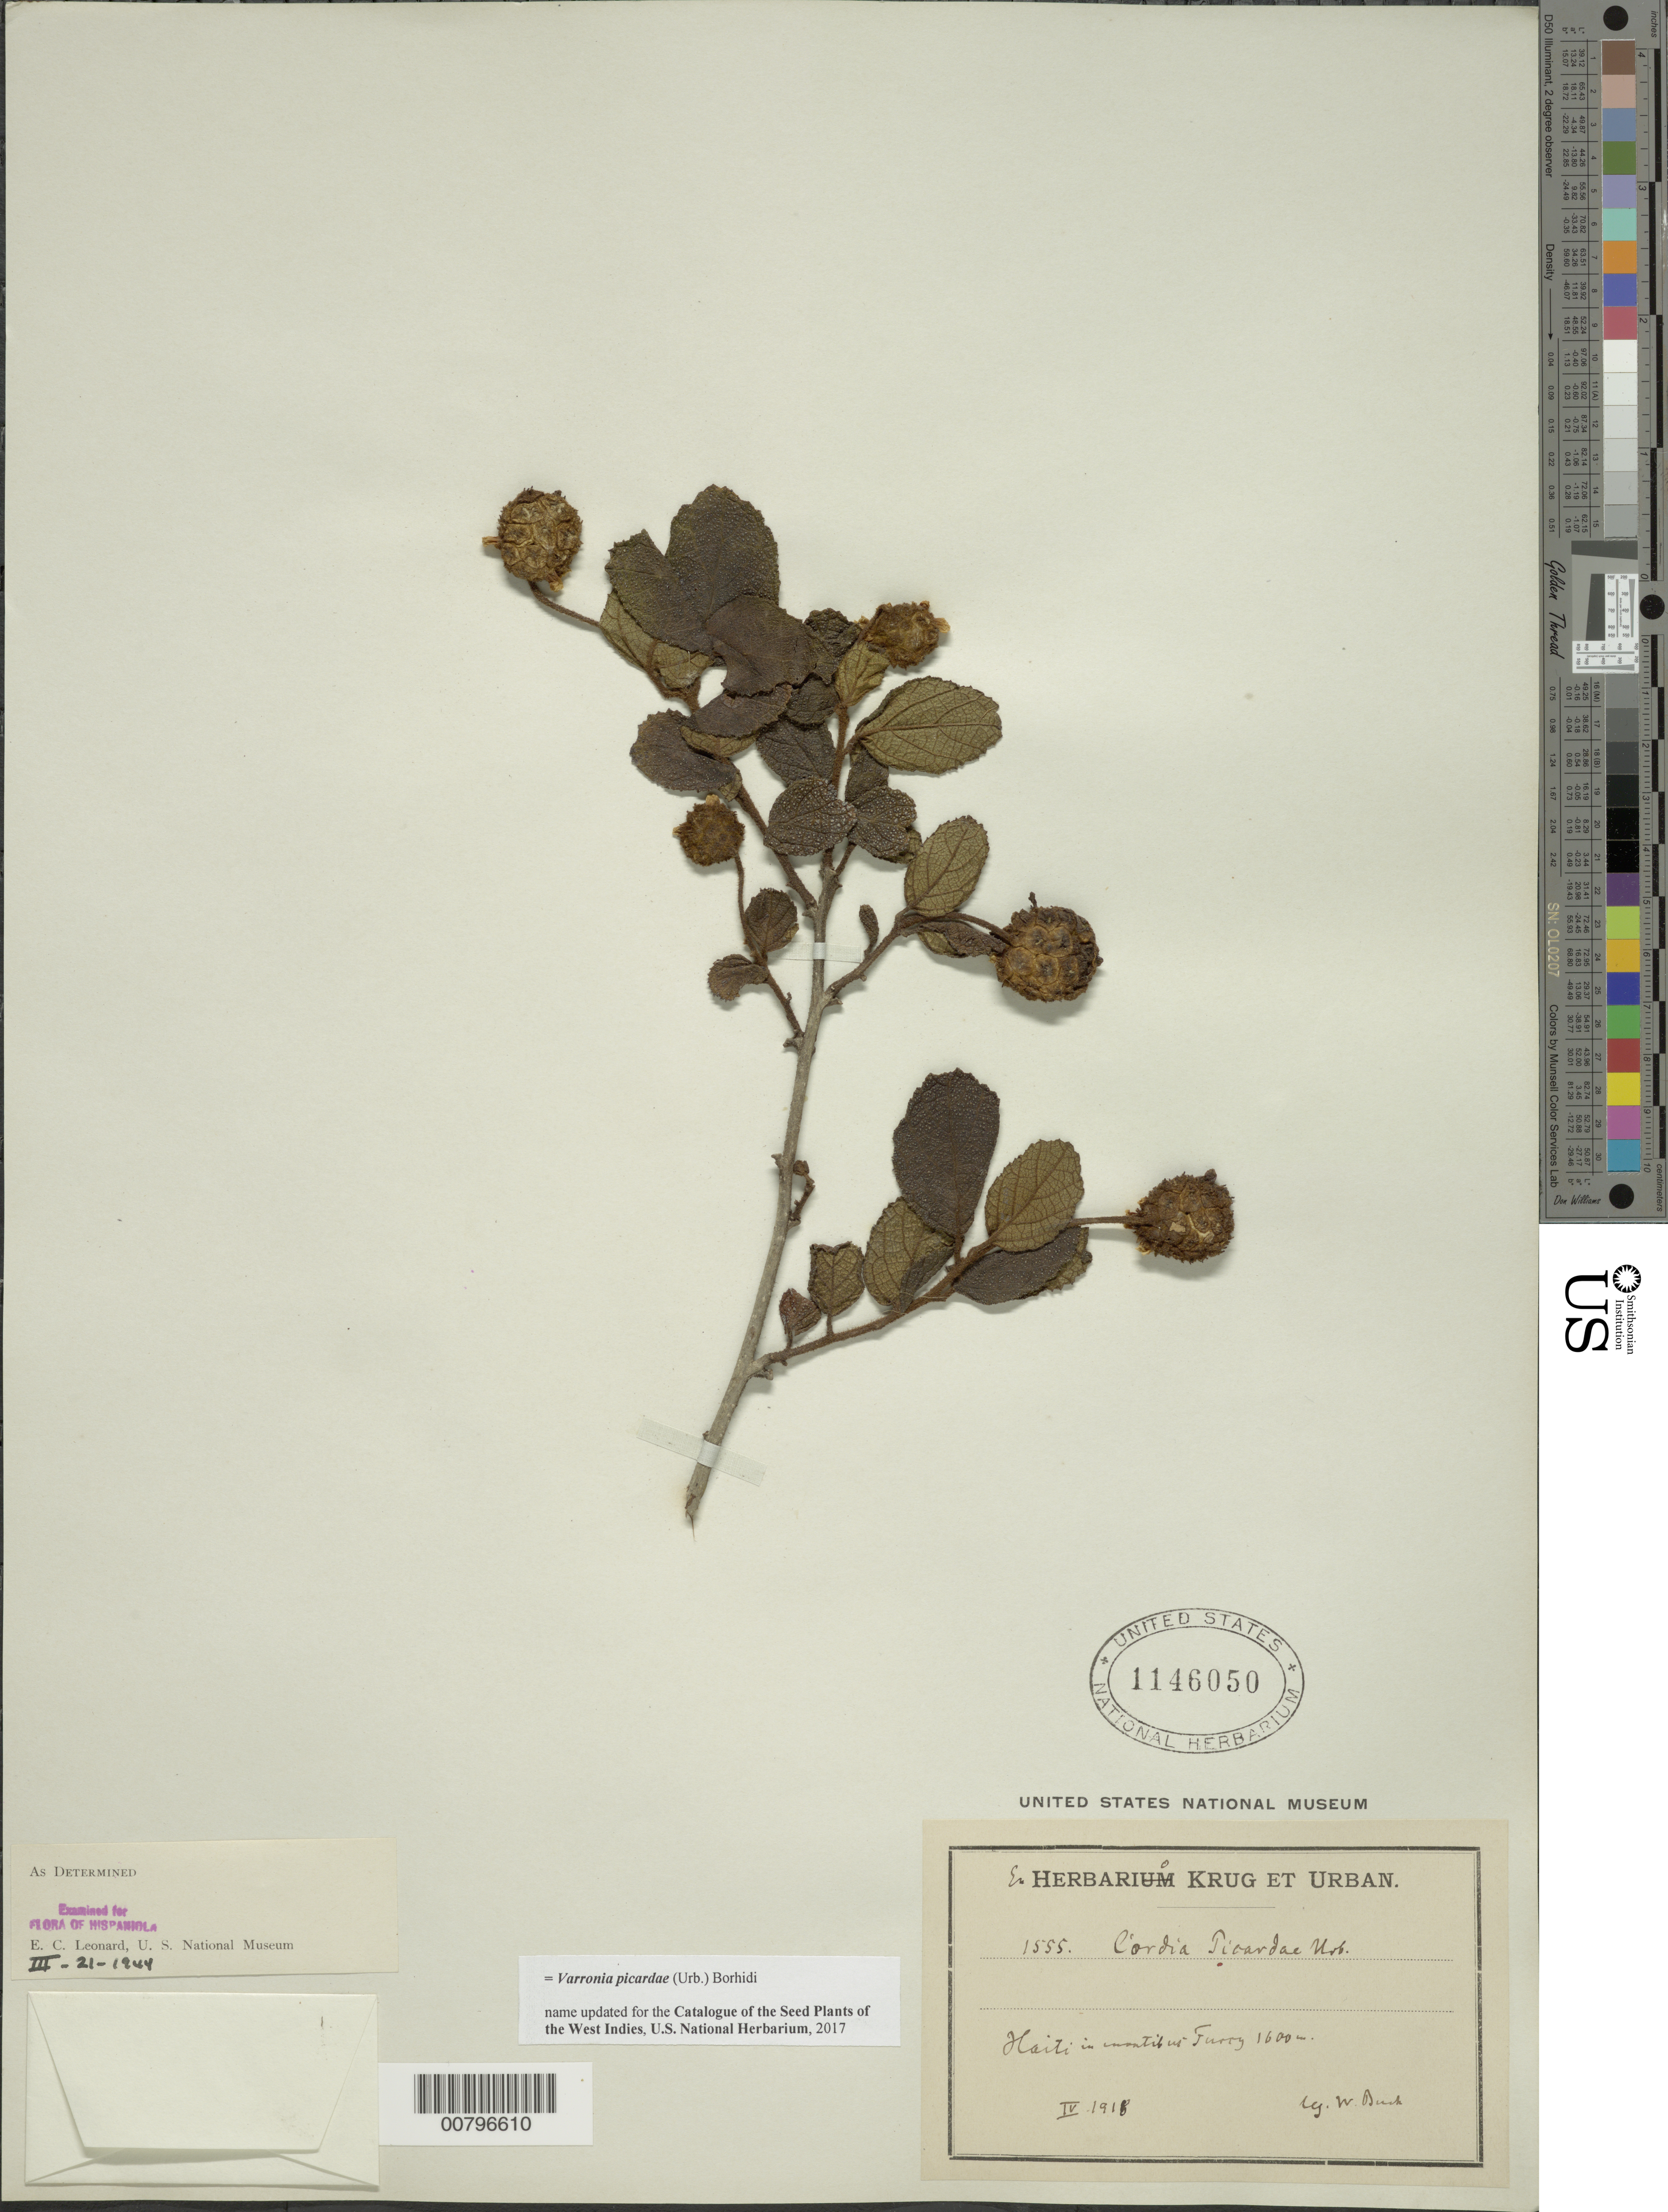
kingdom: Plantae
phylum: Tracheophyta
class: Magnoliopsida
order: Boraginales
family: Cordiaceae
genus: Varronia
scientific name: Varronia picardae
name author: (Urb.) Borhidi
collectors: W. Buch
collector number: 1555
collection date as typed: Apr 1918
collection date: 1918-04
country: Haiti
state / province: Óuest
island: Hispaniola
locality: Furry.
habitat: In montibus.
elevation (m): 1600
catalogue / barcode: US 1146050